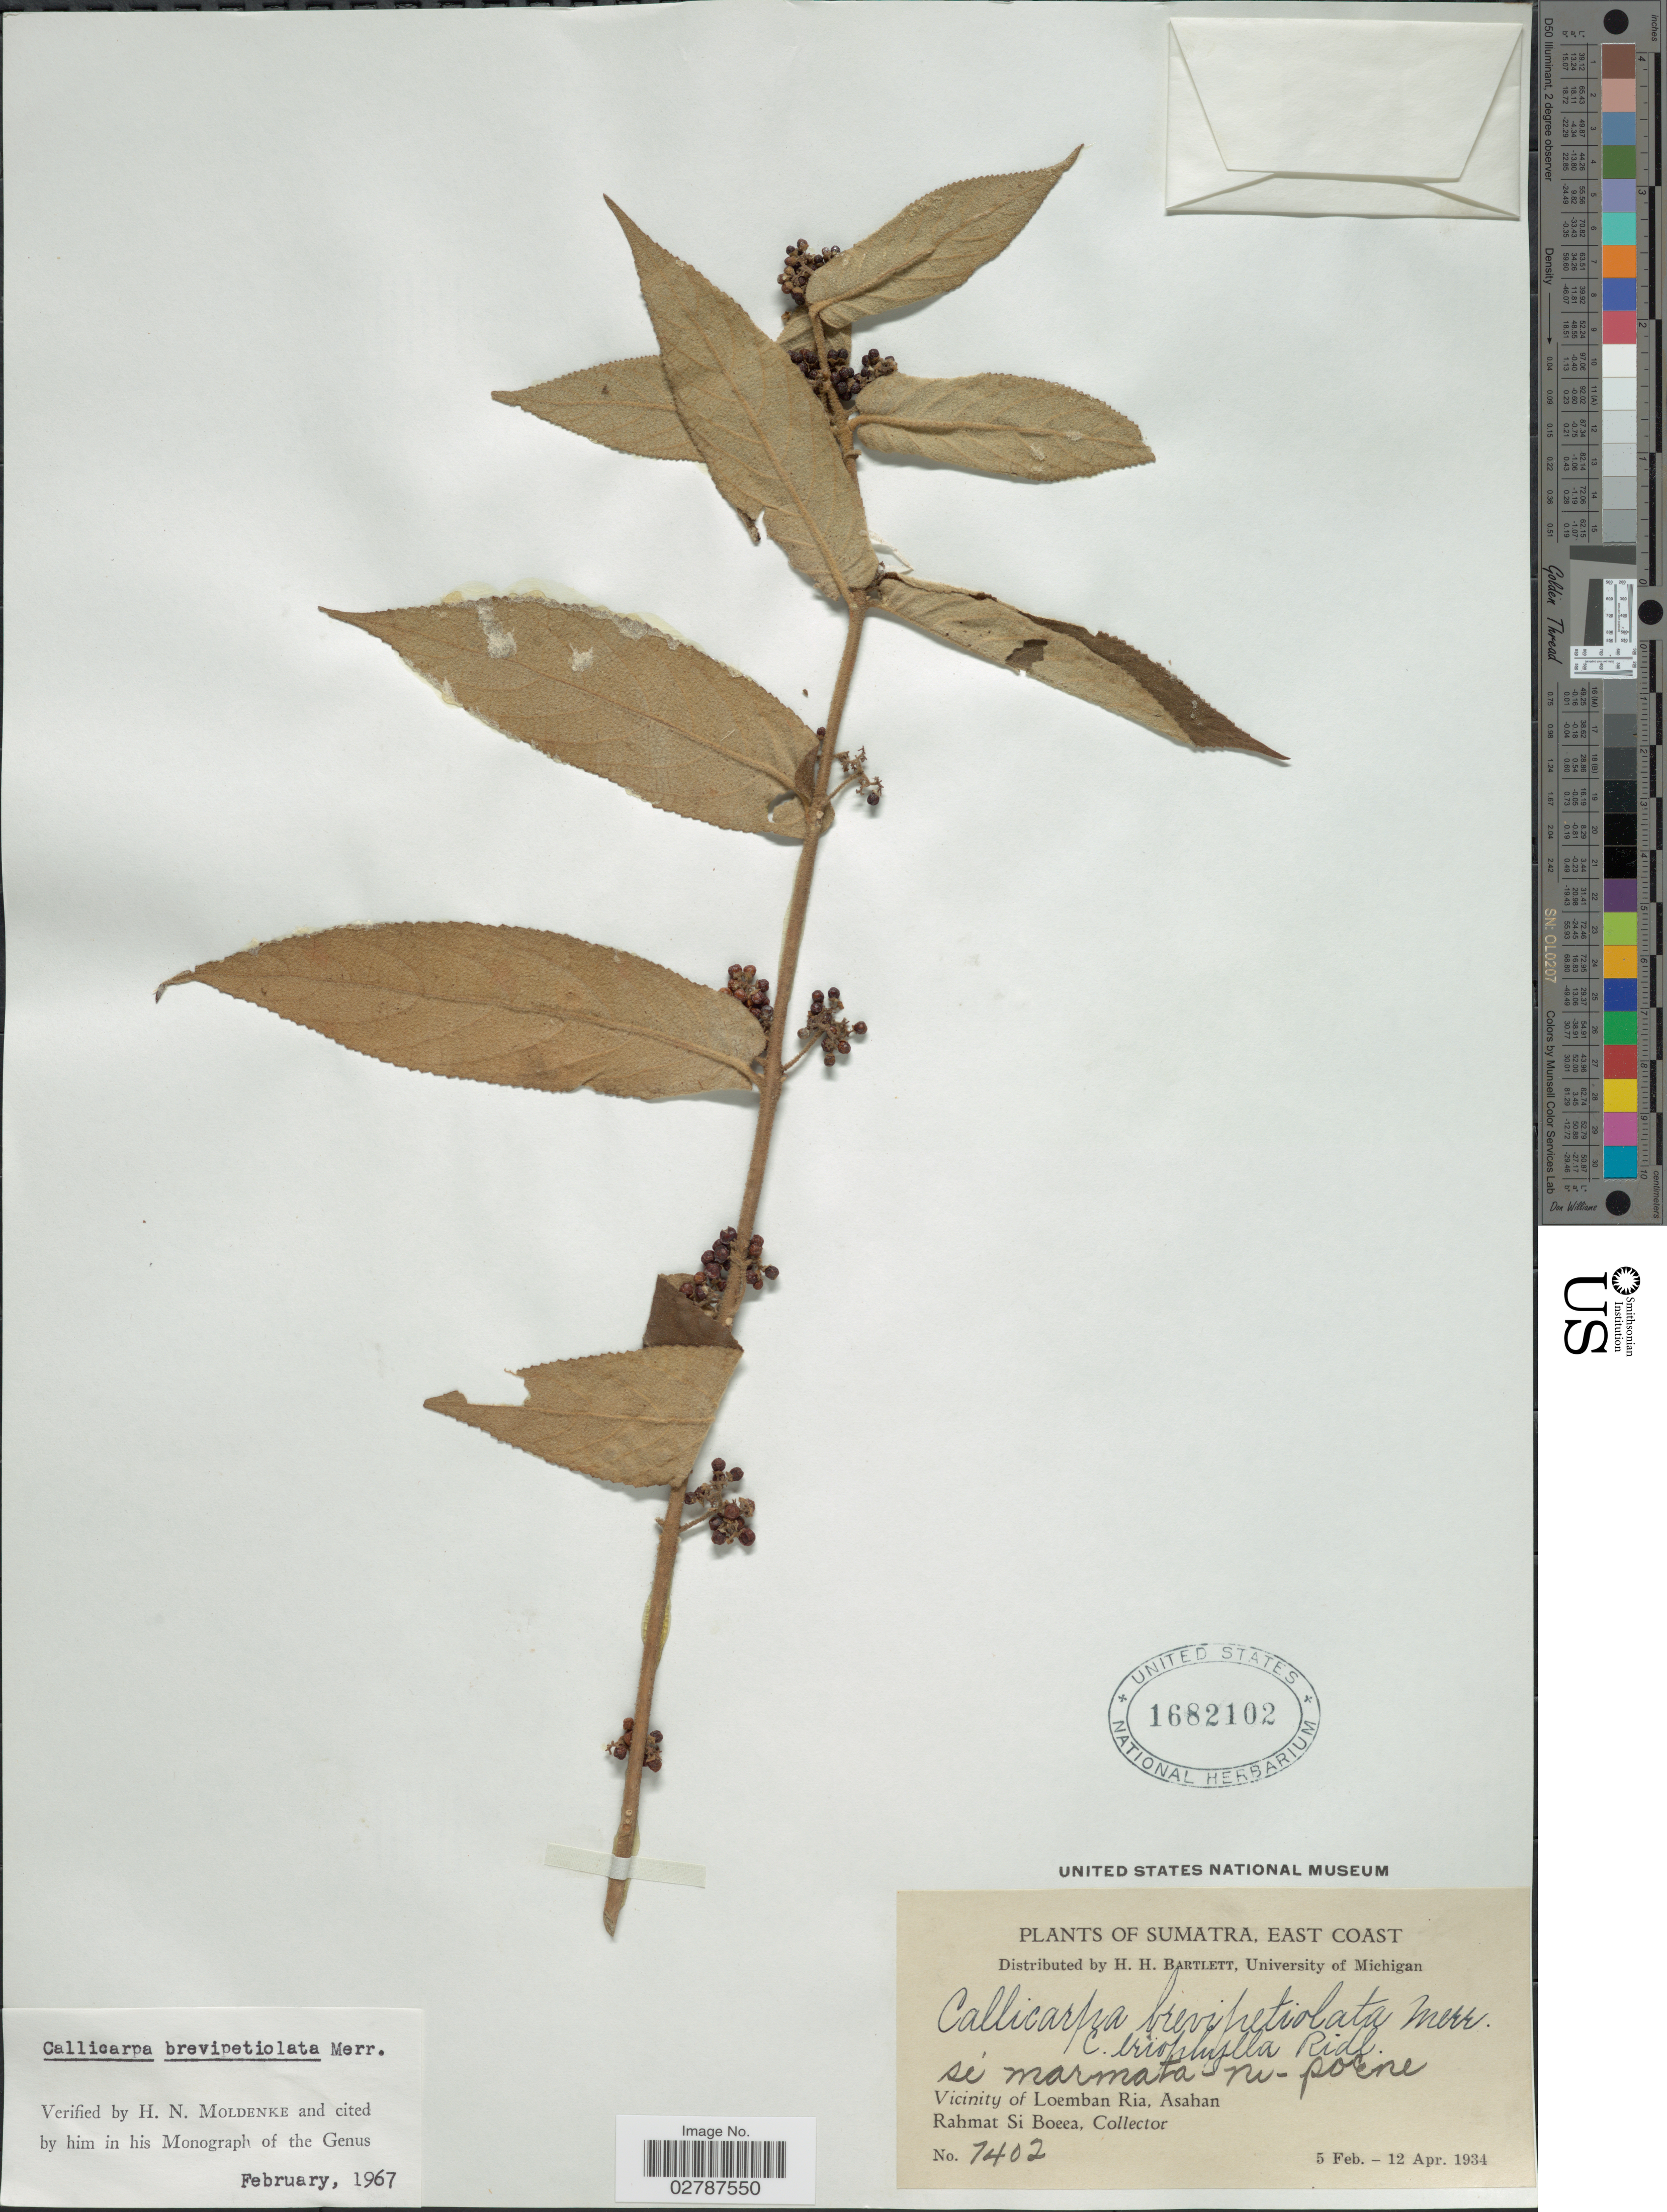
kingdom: Plantae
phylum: Tracheophyta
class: Magnoliopsida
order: Lamiales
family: Lamiaceae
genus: Callicarpa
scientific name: Callicarpa brevipetiolata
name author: Merr.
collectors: Rahmat Si Boeea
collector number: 1402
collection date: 1934-02-05/1934-04-12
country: Indonesia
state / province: Sumatra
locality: East Coast. Si marmata-ni-poene. Vicinity of Loemban Ria, Asahan.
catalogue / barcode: US 1682102